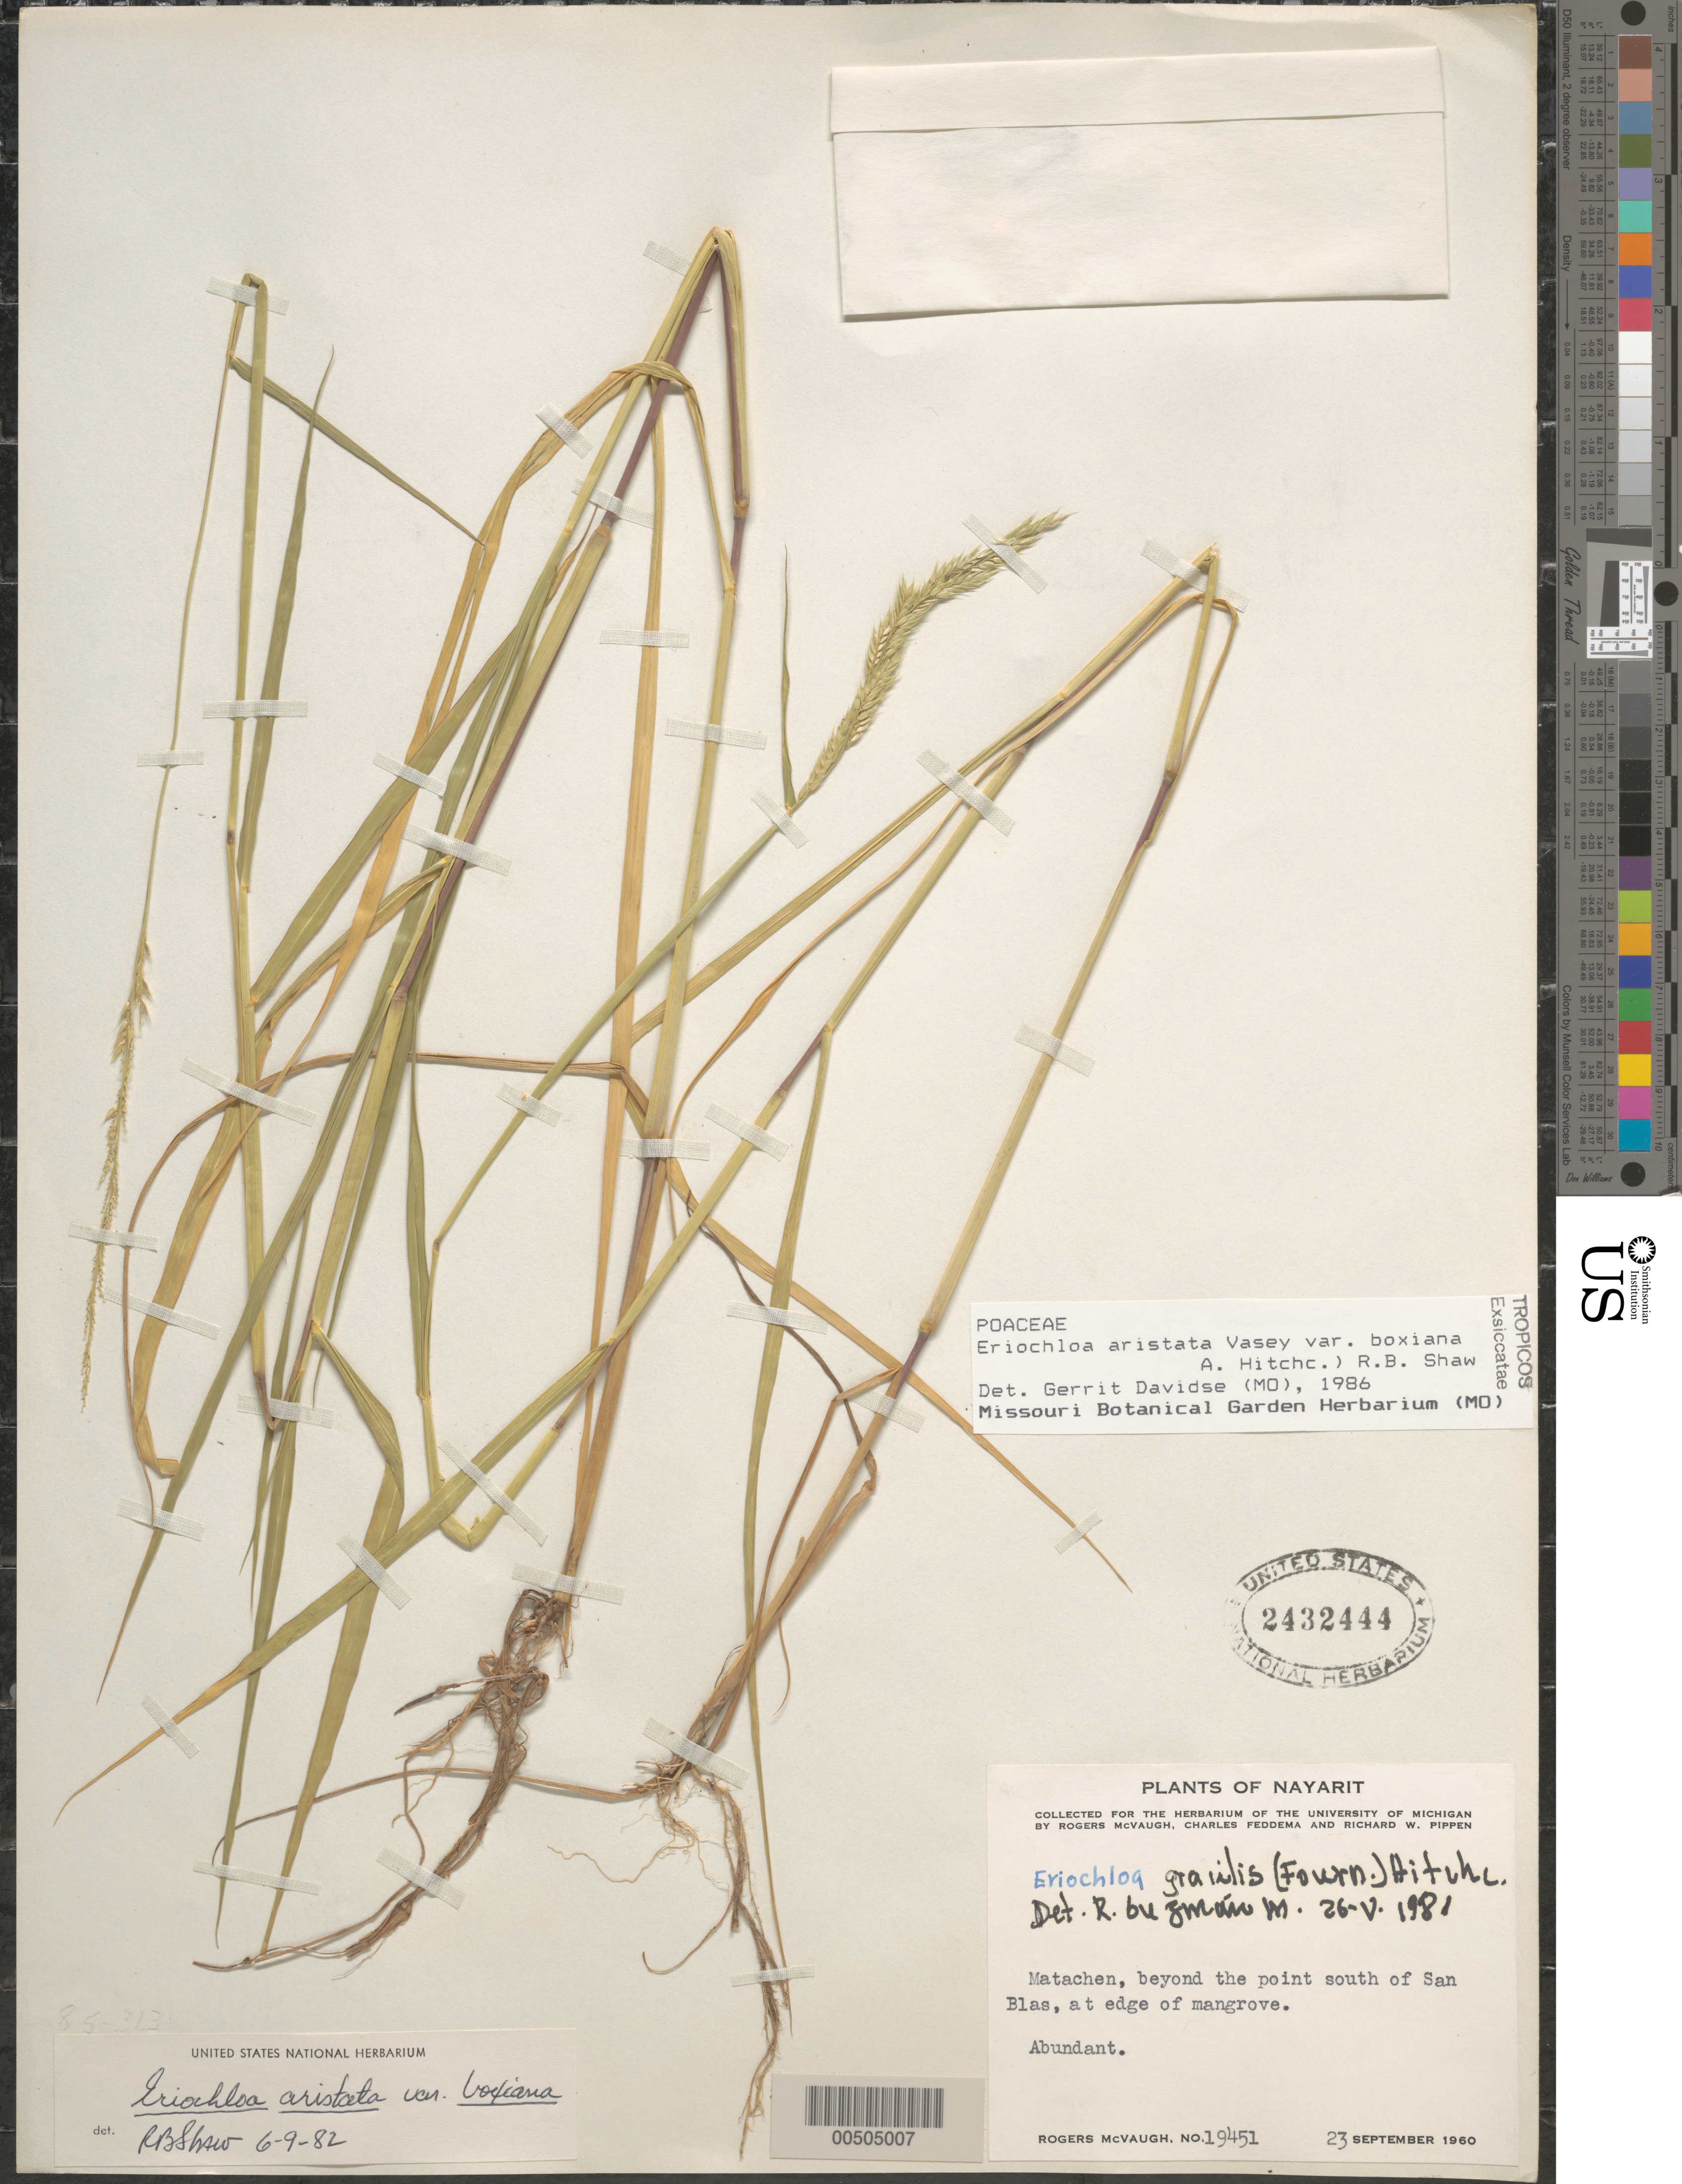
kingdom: Plantae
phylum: Tracheophyta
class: Liliopsida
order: Poales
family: Poaceae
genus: Eriochloa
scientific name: Eriochloa aristata var. boxiana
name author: R.B. Shaw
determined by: Davidse, Gerrit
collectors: R. McVaugh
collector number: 19451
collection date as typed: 23 Sep 1960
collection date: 1960-09-23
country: Mexico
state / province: Nayarit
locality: Matachen, beyond the point S of San Blas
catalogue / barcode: US 2432444